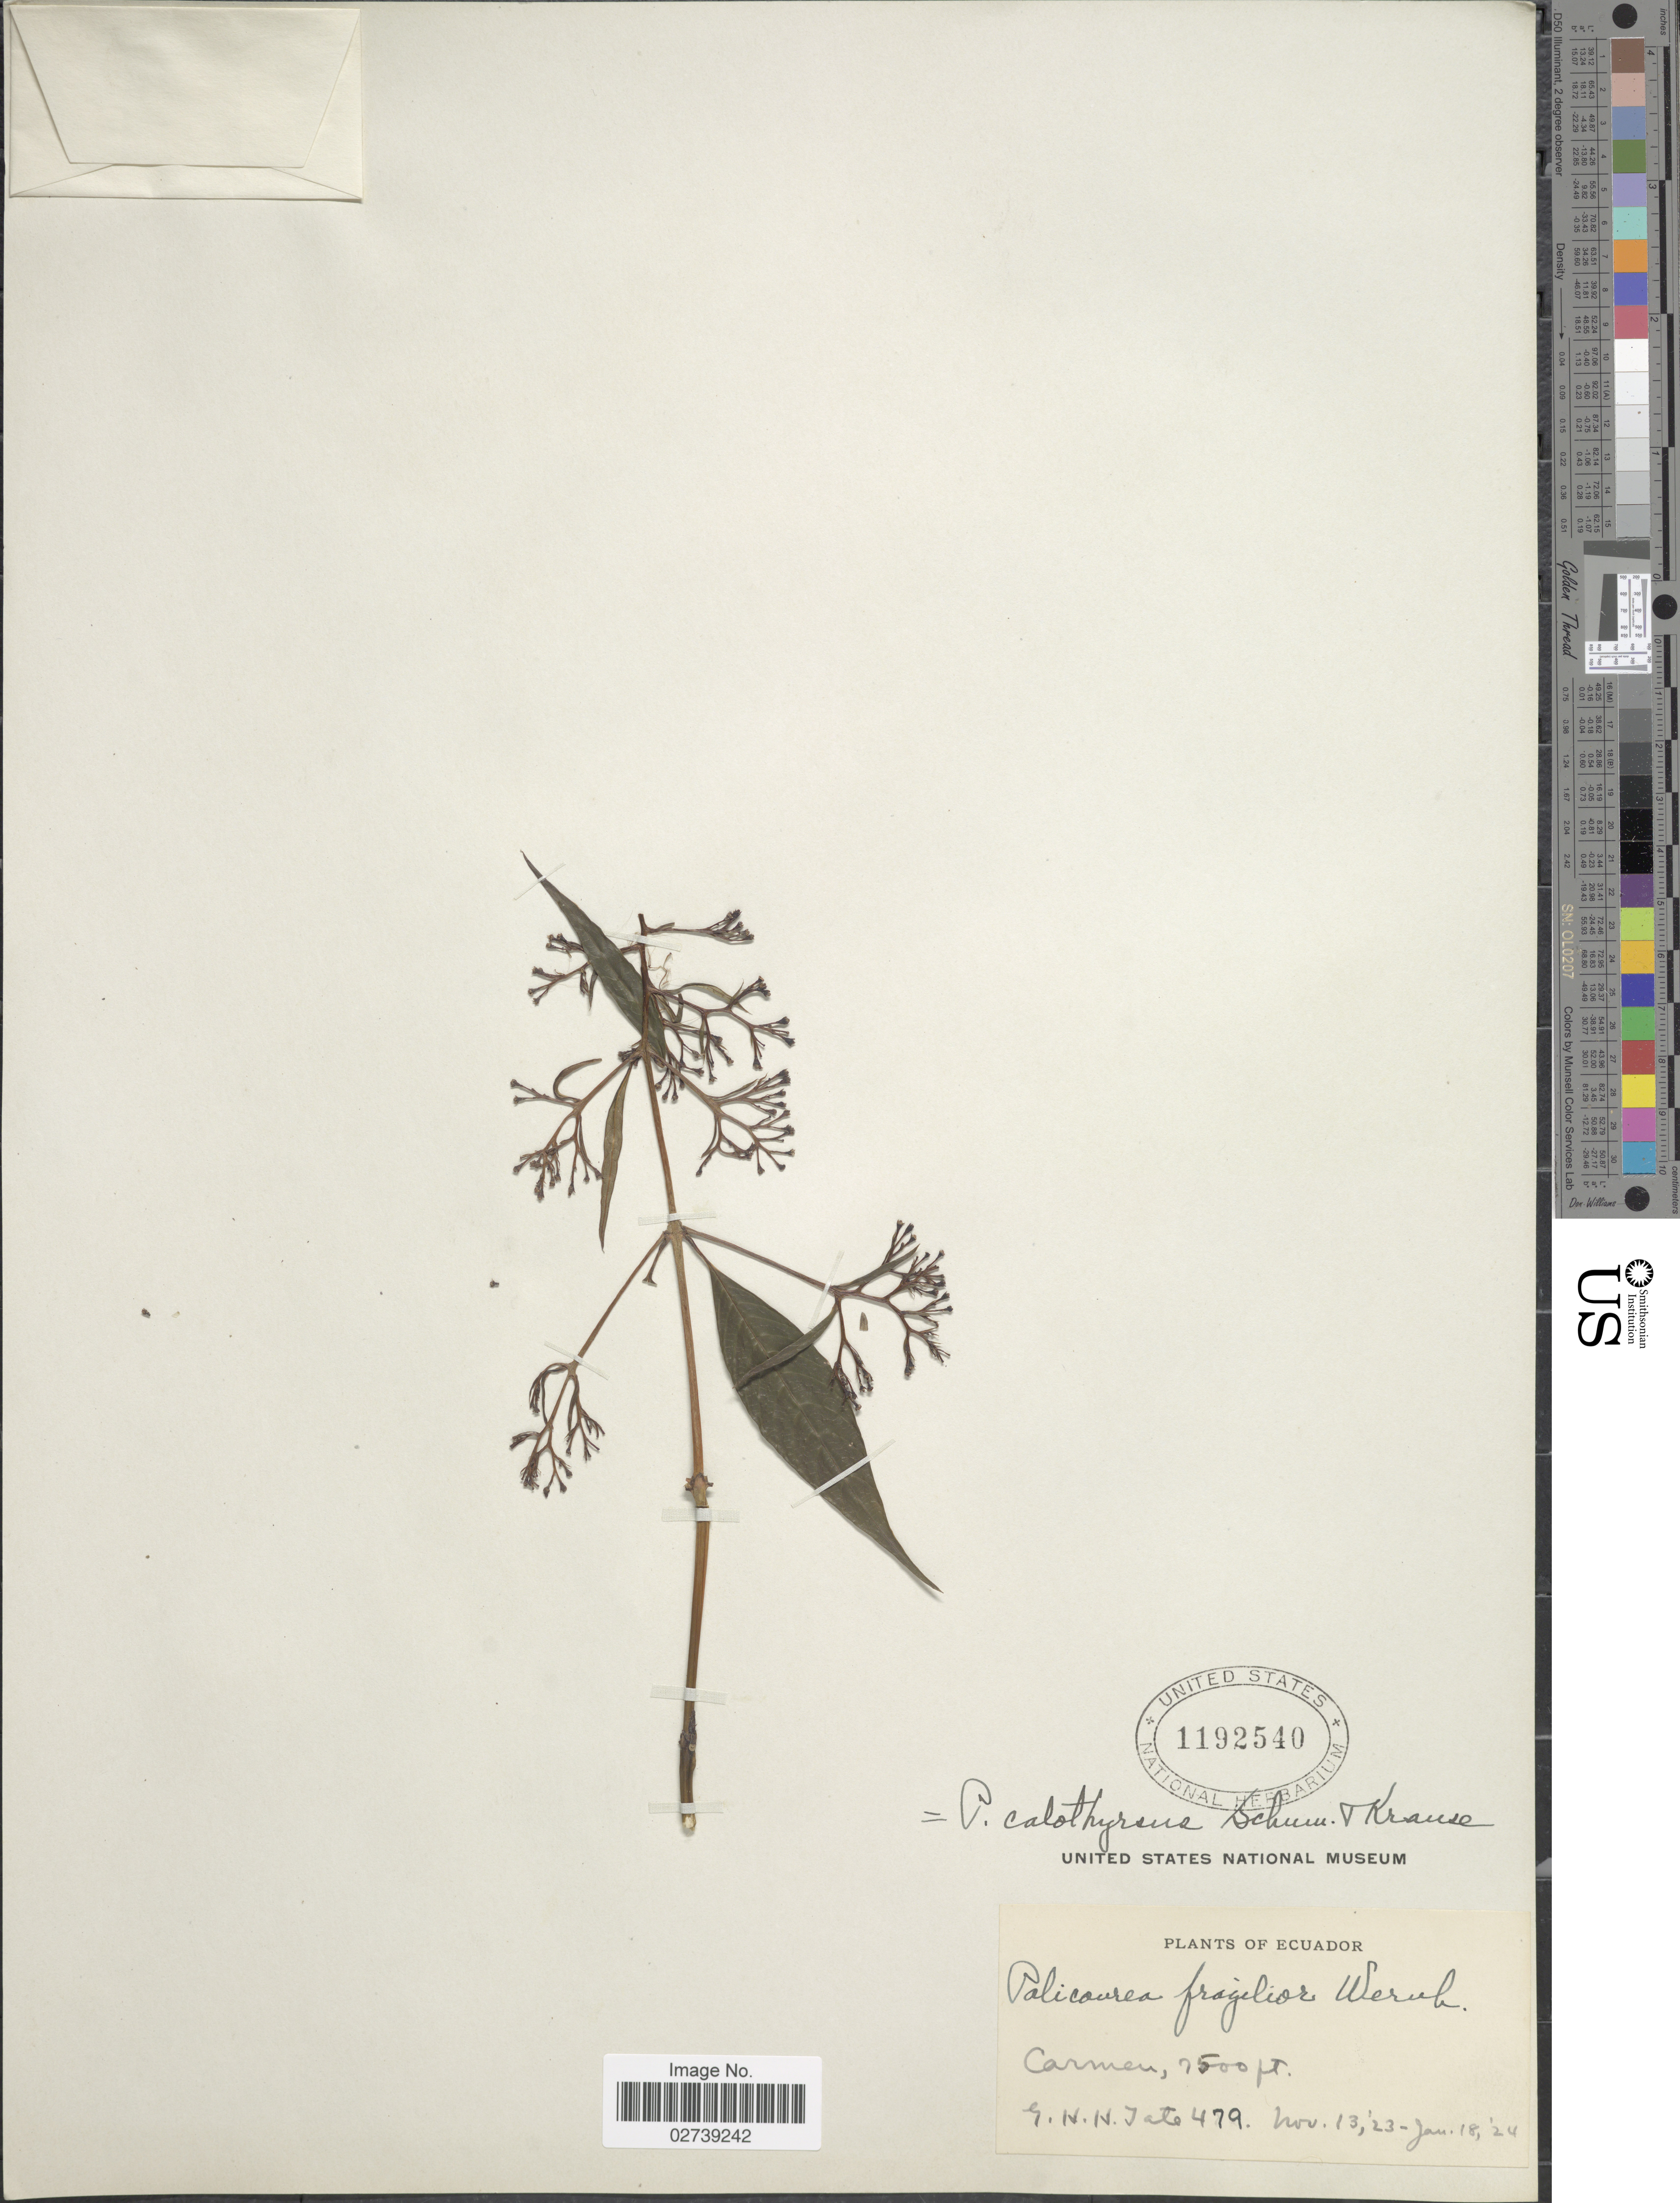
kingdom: Plantae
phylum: Tracheophyta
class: Magnoliopsida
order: Gentianales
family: Rubiaceae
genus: Palicourea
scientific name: Palicourea calothyrsus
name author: K. Schum. & K. Krause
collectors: G. H. H.Tate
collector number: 479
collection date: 1923-11-13/1924-01-18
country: Ecuador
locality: Carmen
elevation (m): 2286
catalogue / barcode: US 1192540